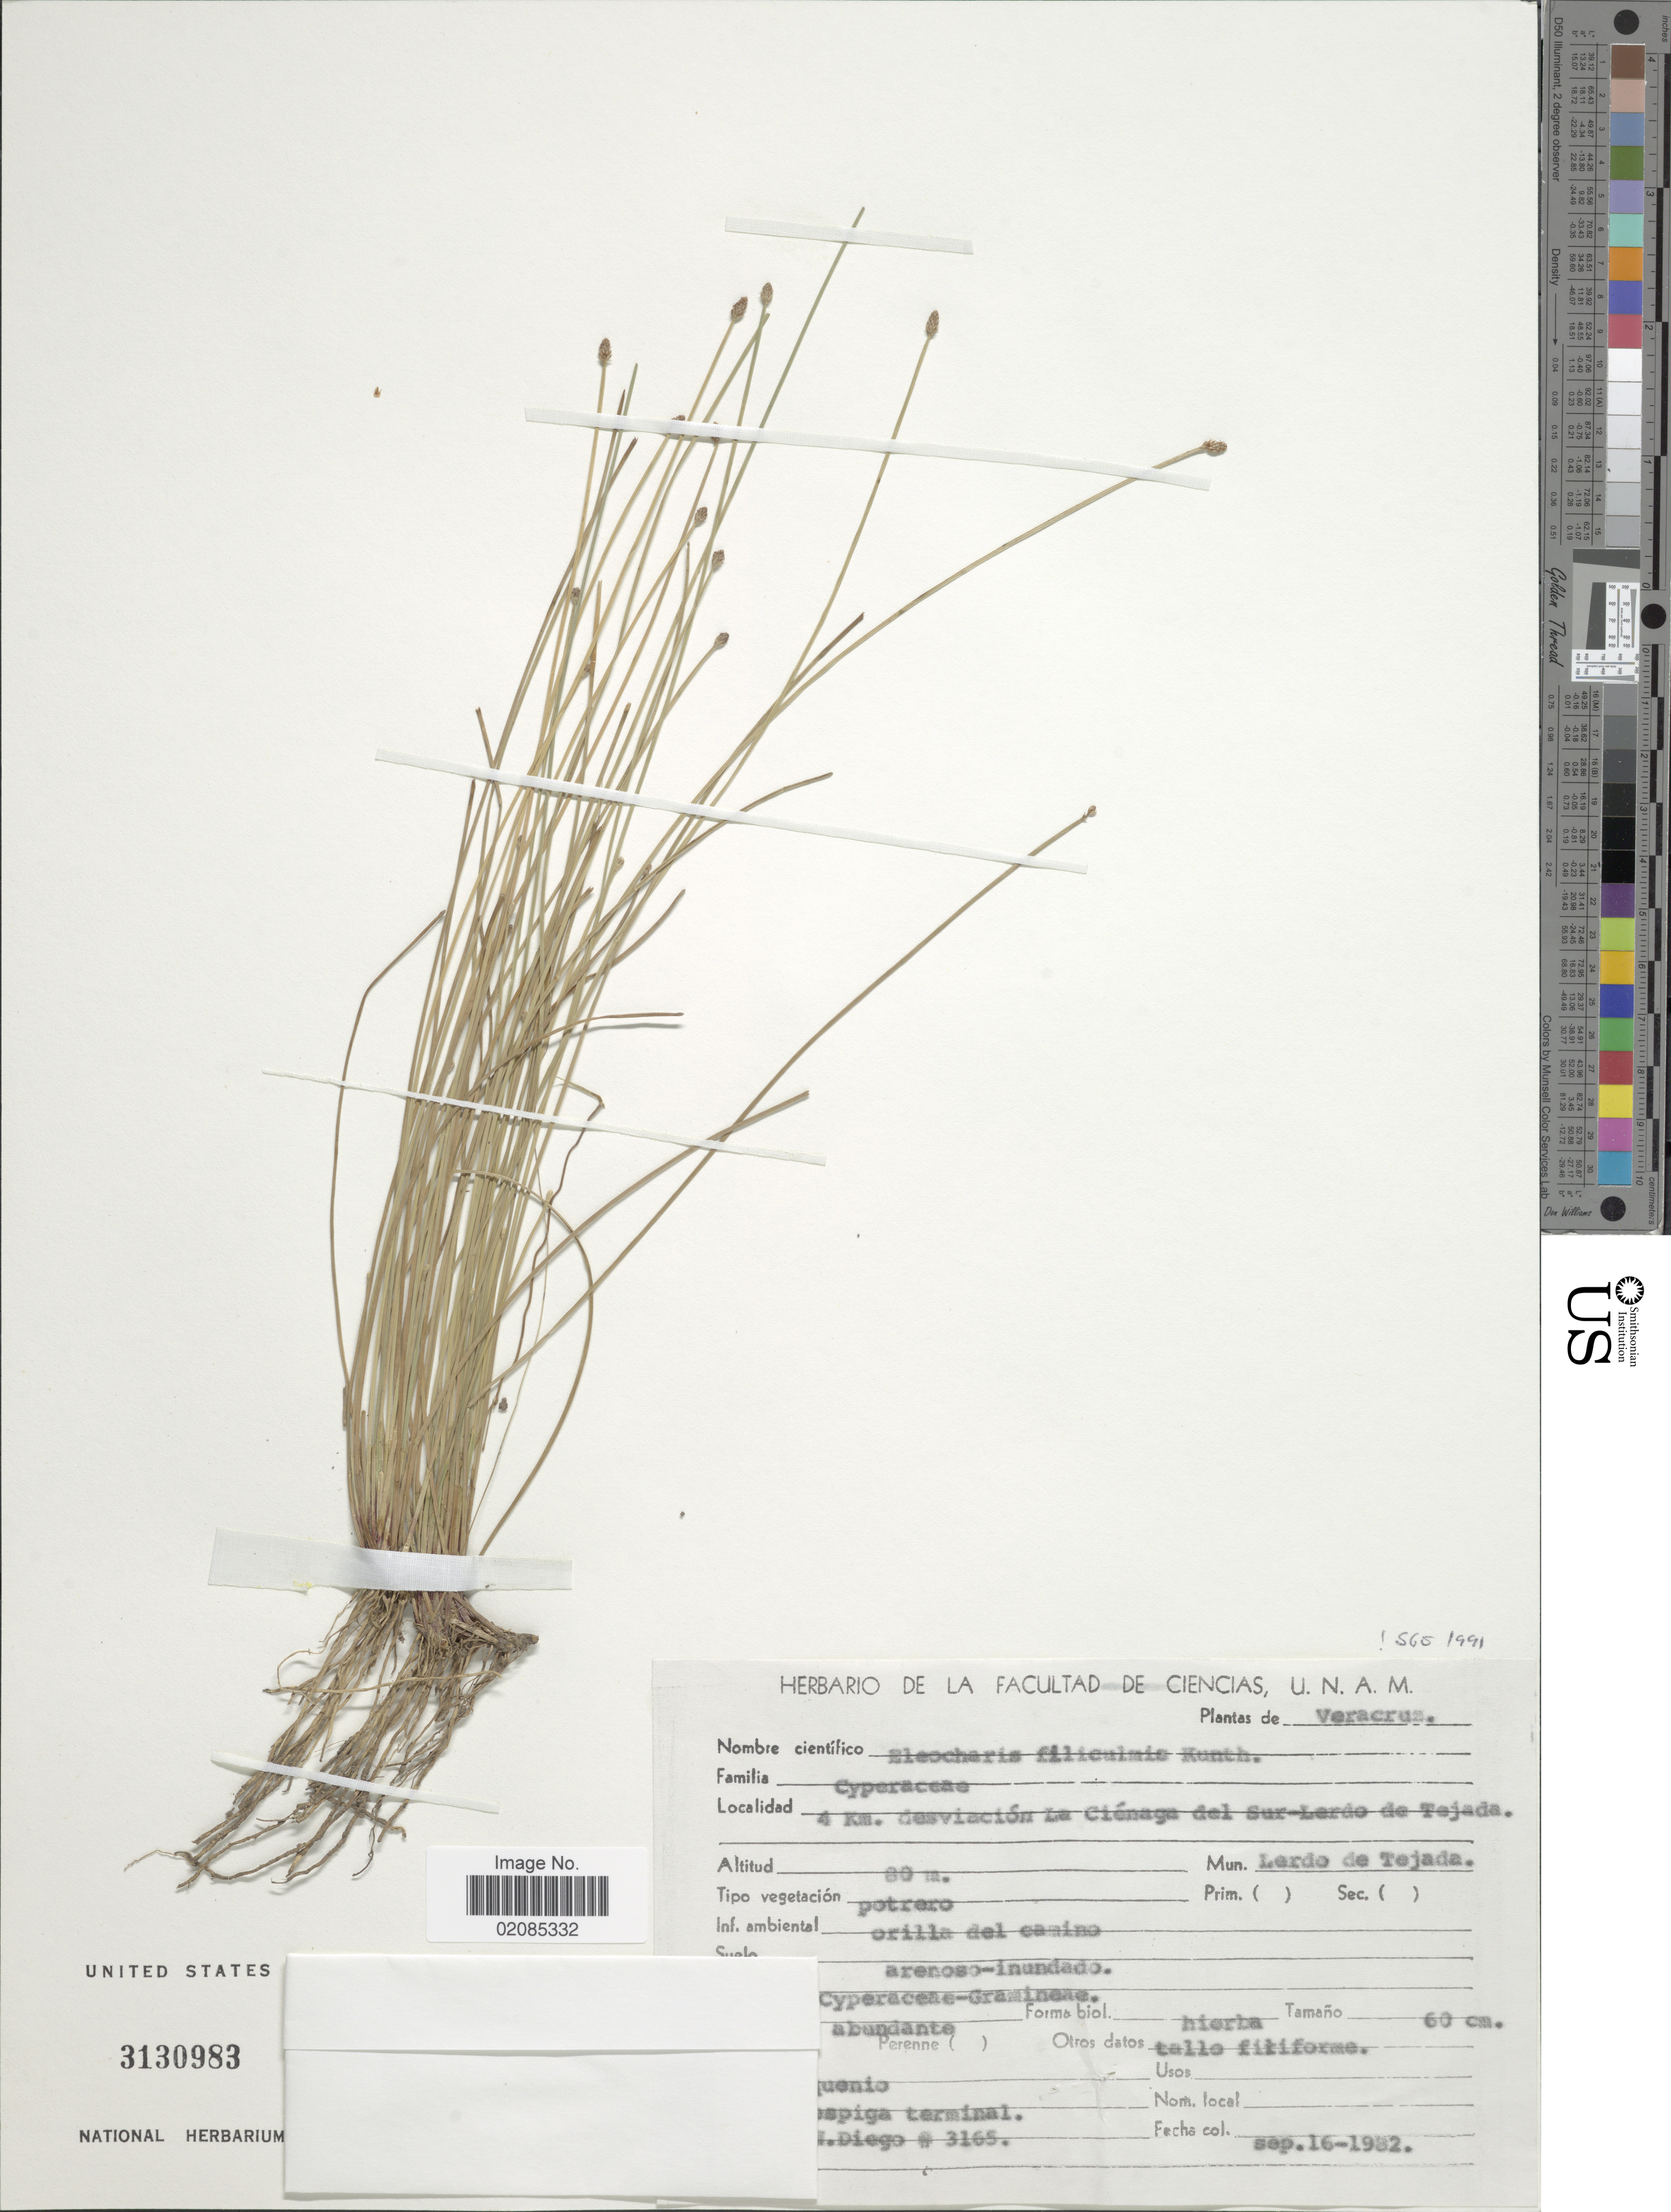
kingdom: Plantae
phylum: Tracheophyta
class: Liliopsida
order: Poales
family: Cyperaceae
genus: Eleocharis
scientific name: Eleocharis filiculmis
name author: Kunth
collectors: N. Diego Pérez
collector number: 3165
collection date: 1982-09-16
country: Mexico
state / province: Veracruz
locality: Veracruz, 4 Km. desviacion La Cienaga del Sur- Lerdo de Tejada. Mun. Lerdo de Tejada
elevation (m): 80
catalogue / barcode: US 3130983